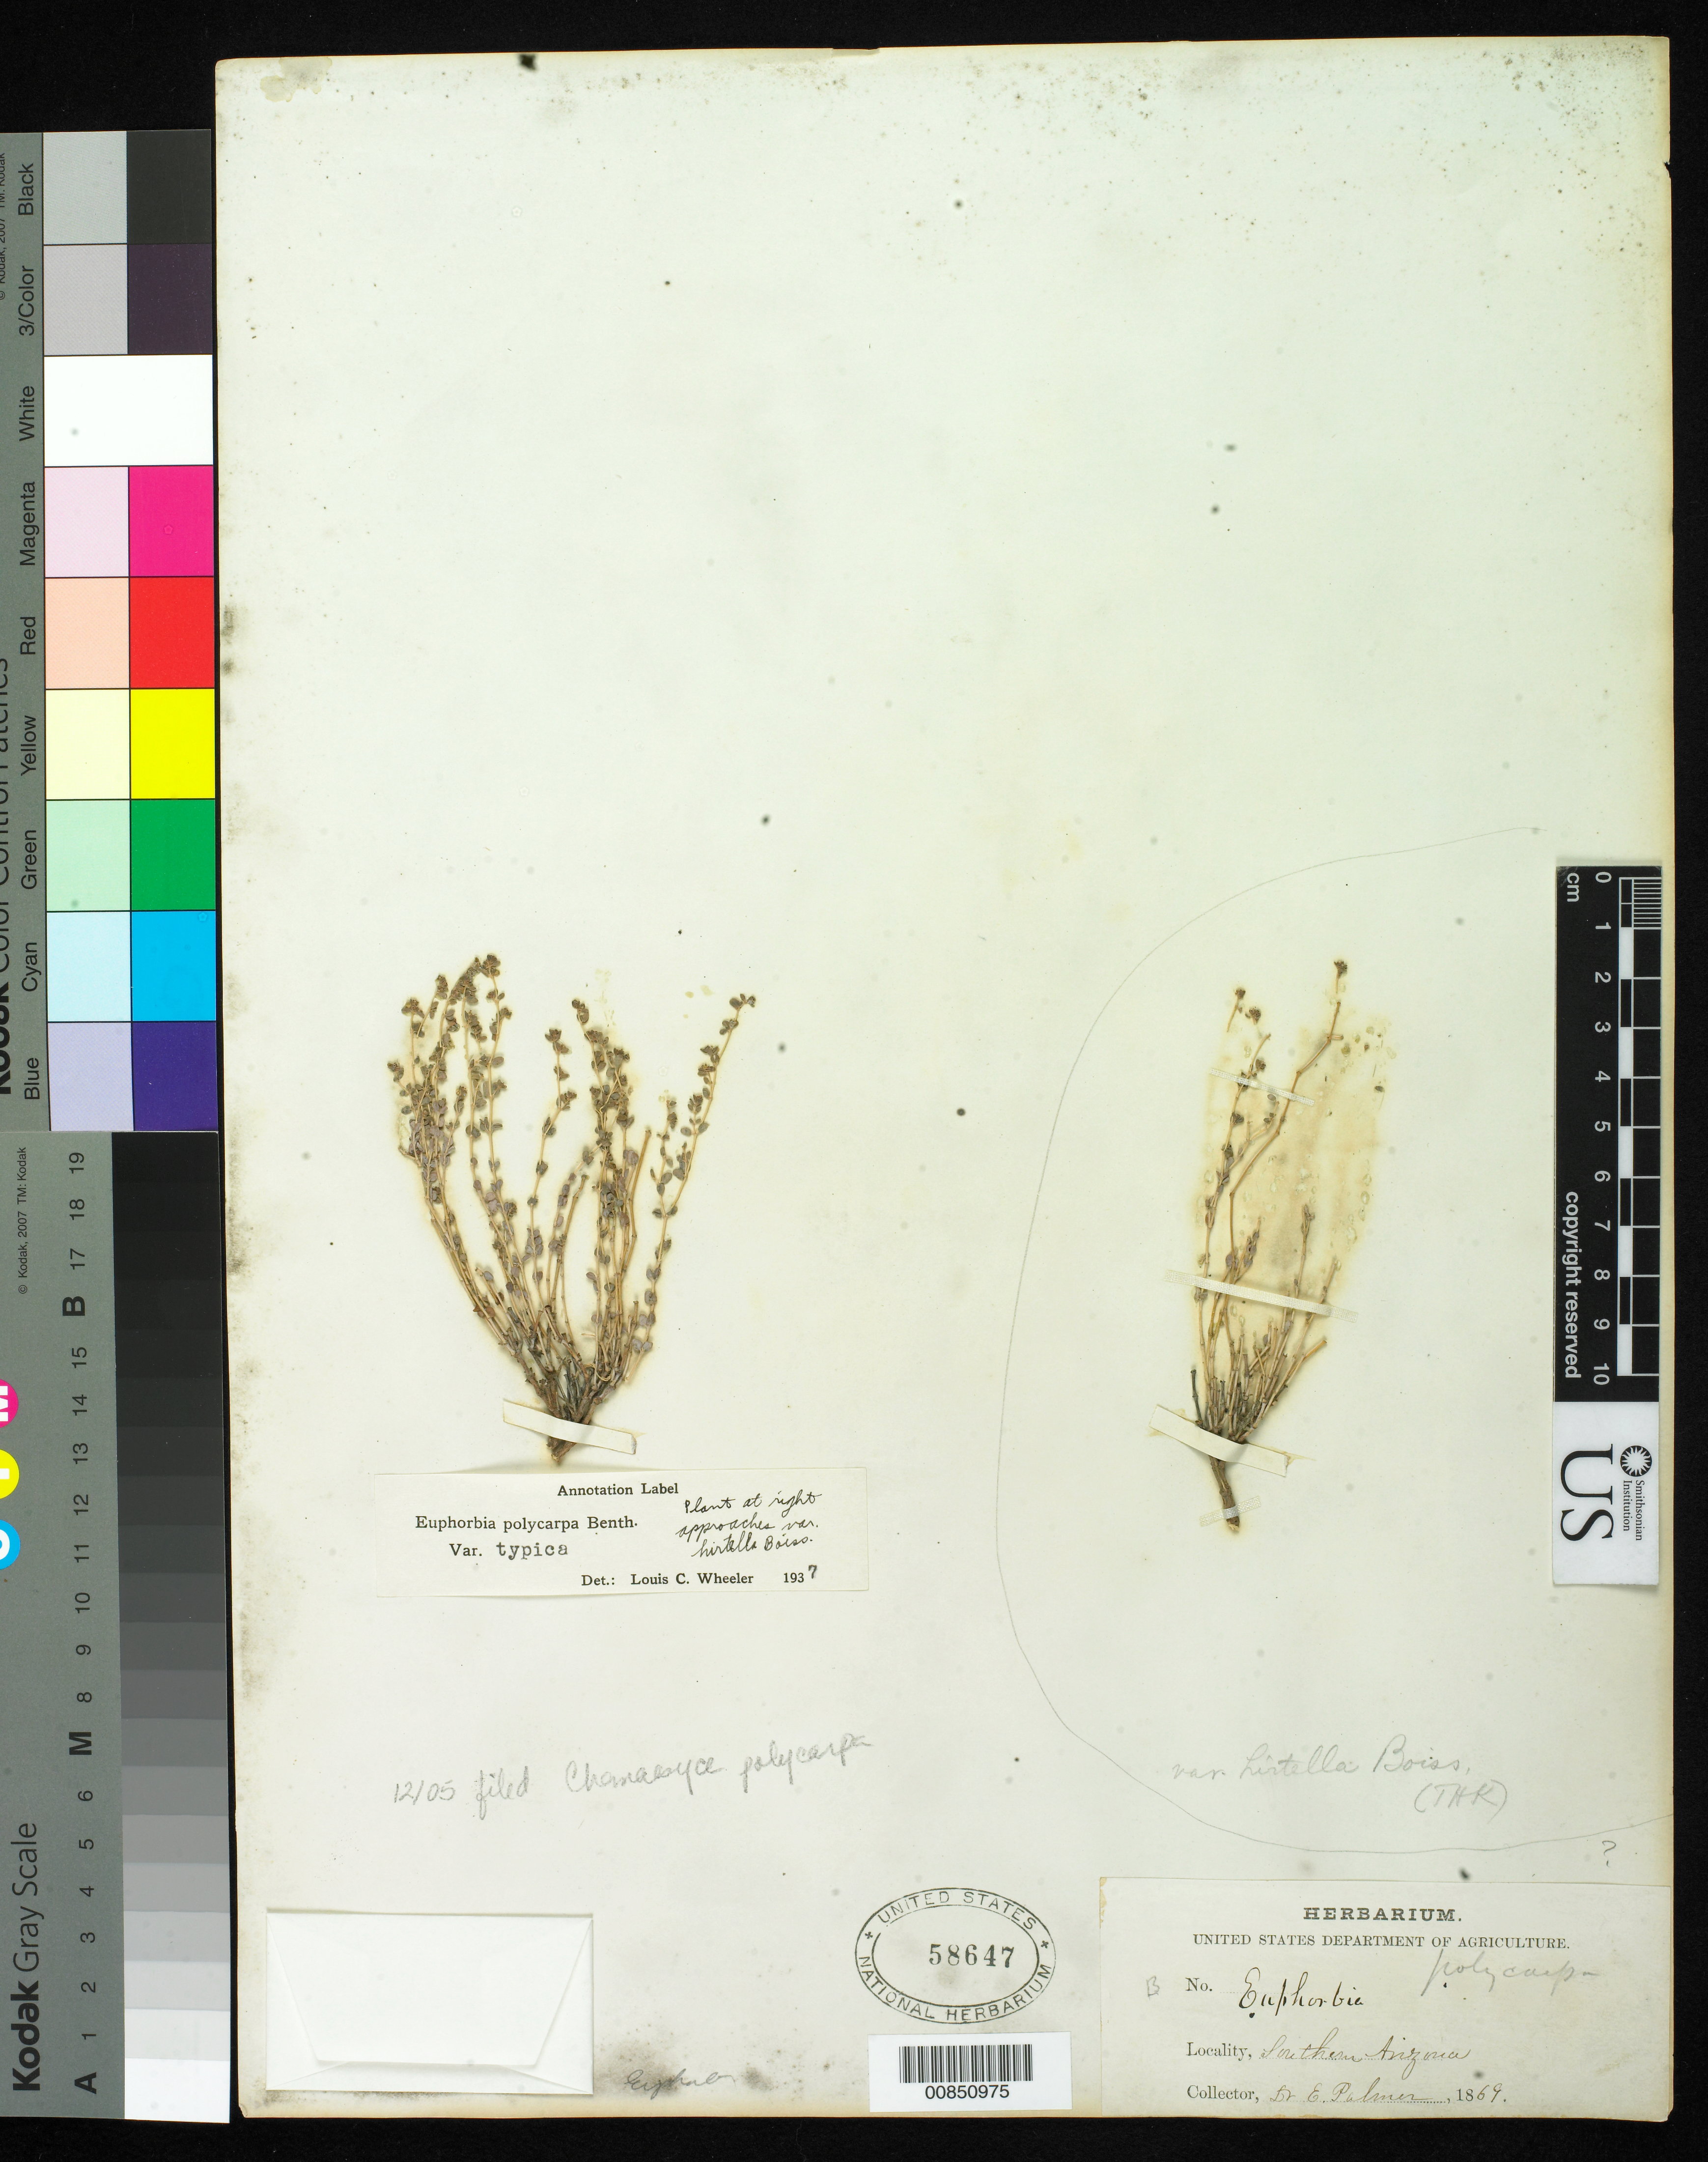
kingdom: Plantae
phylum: Tracheophyta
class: Magnoliopsida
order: Malpighiales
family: Euphorbiaceae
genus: Euphorbia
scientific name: Euphorbia polycarpa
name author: Benth.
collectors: E. Palmer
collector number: B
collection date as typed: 1869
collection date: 1869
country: United States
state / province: Arizona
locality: Southern Arizona.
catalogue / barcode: US 58647